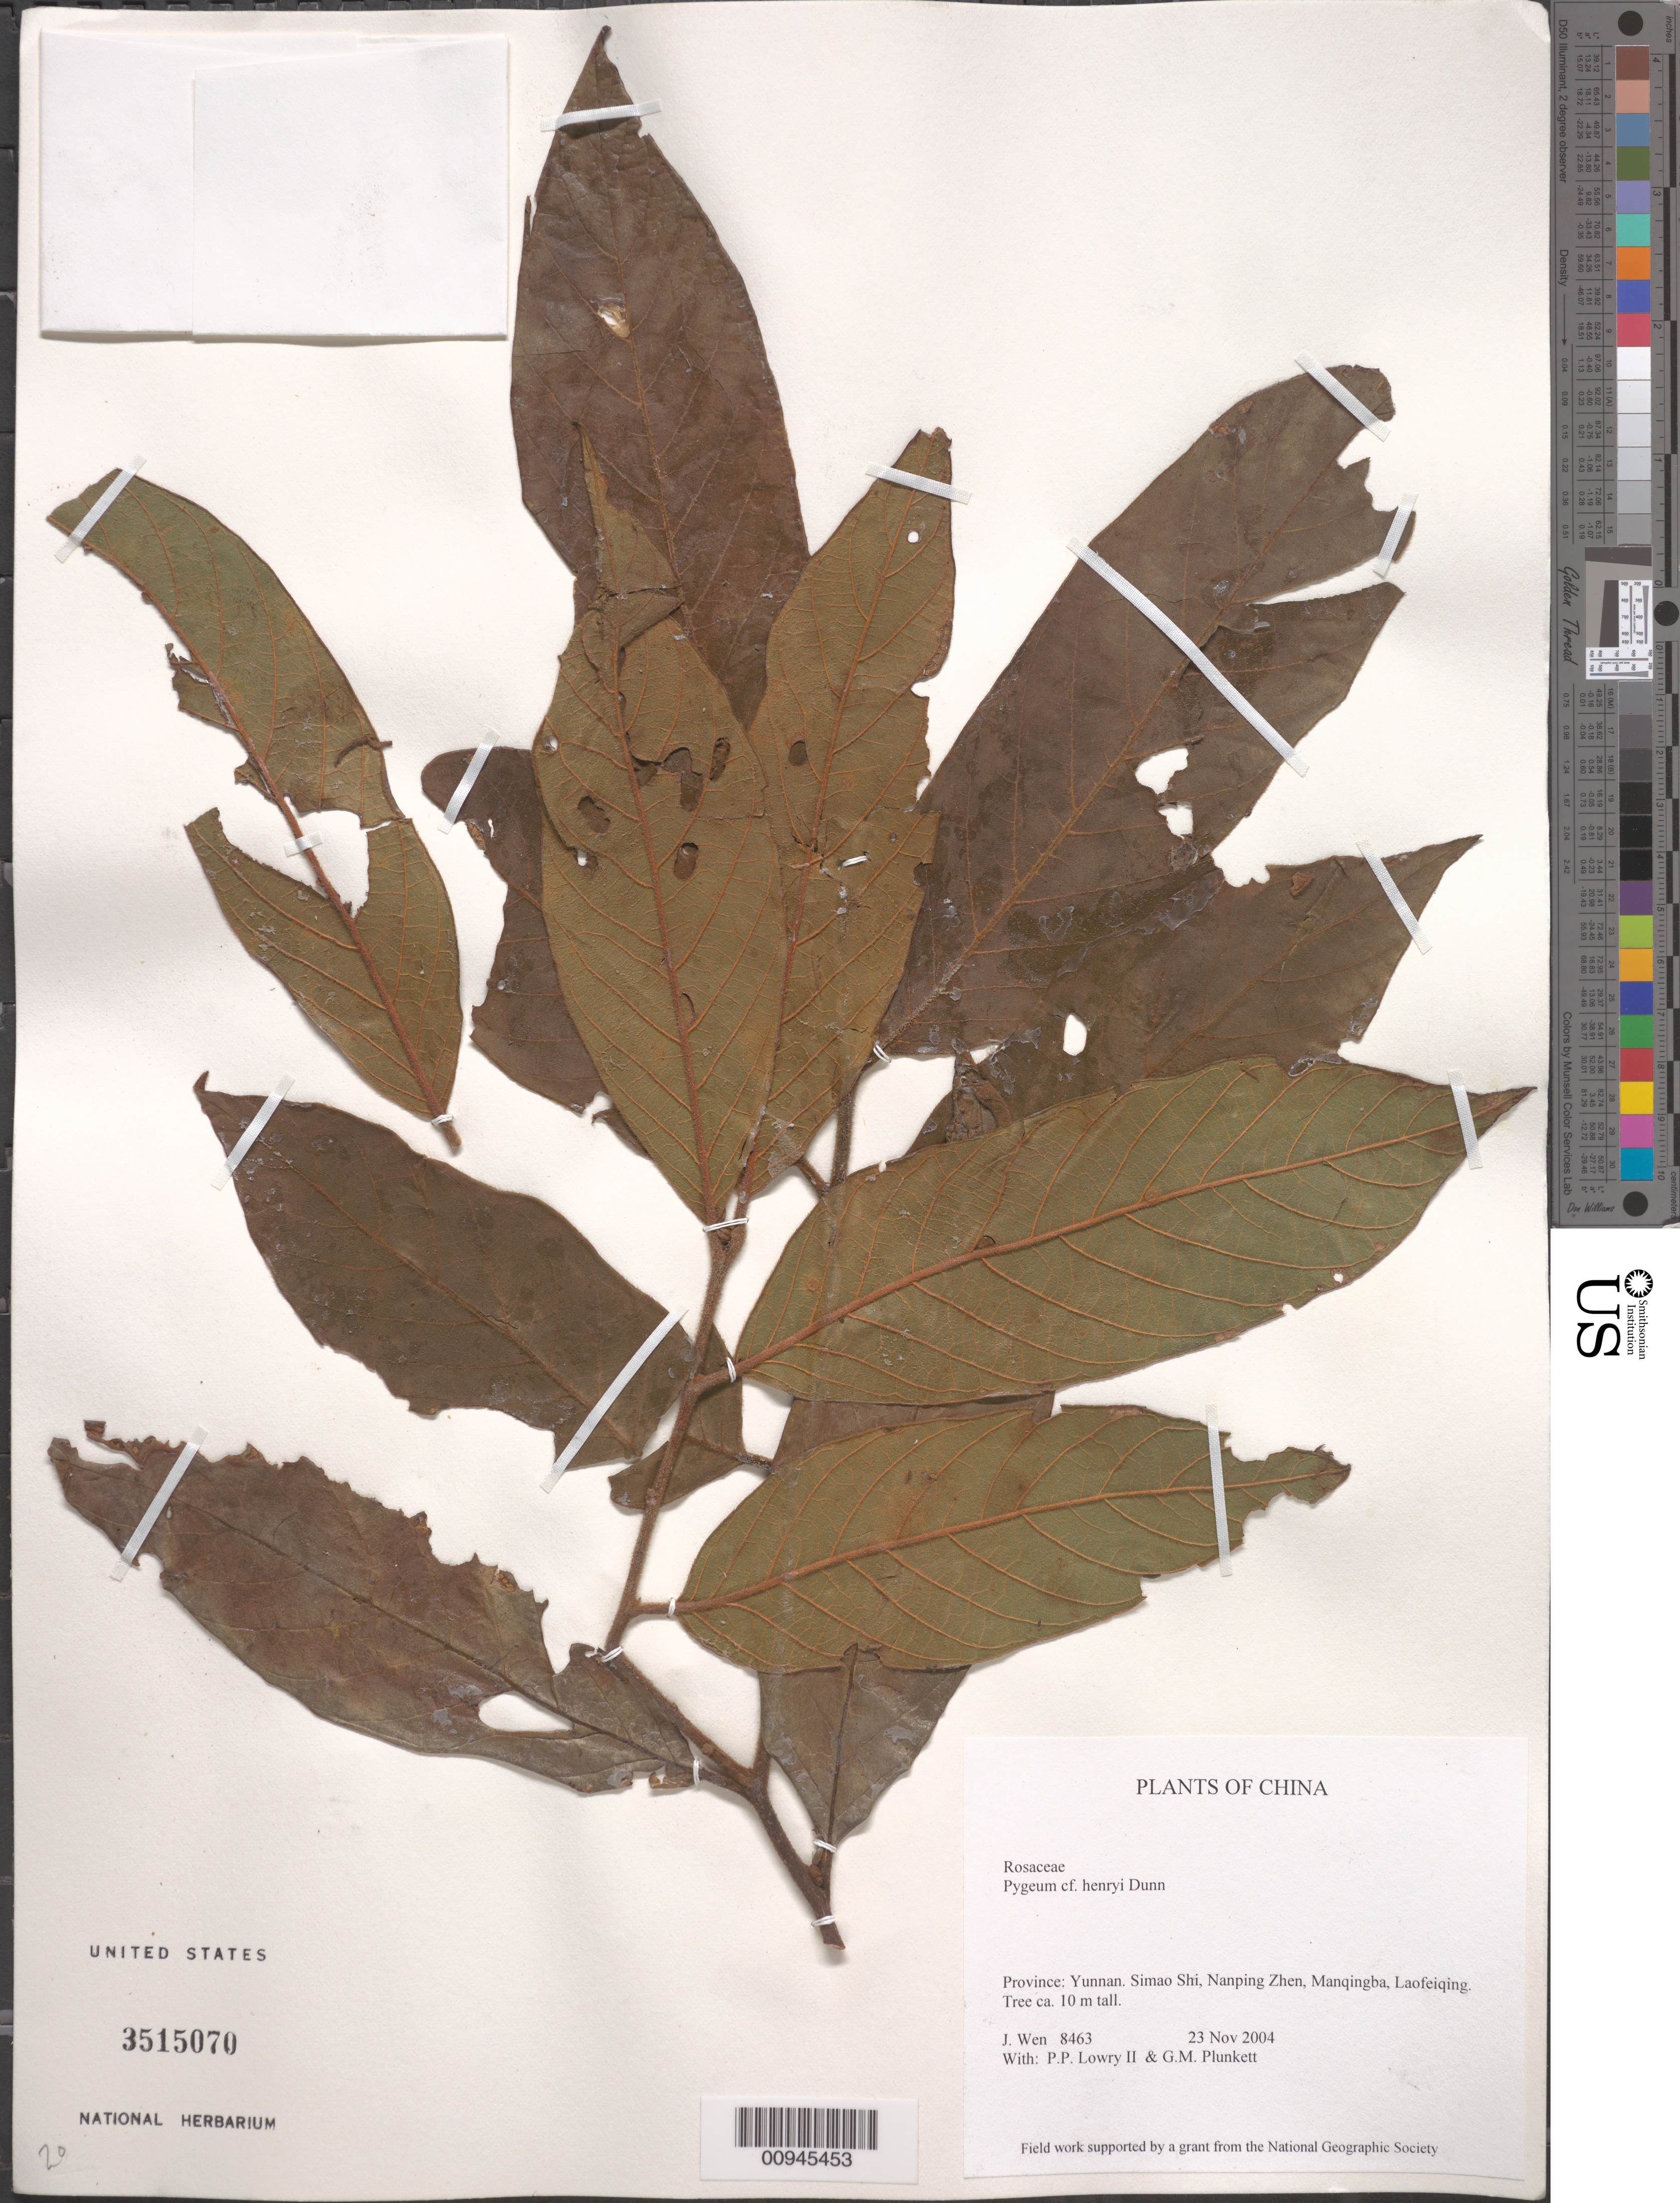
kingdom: Plantae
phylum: Tracheophyta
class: Magnoliopsida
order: Rosales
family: Rosaceae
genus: Prunus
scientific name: Prunus arborea var. montana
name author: (Hook. f.) Kalkman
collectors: J. Wen, P. P. Lowry & G. M. Plunkett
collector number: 8463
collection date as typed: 23 Nov 2004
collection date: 2004-11-23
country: China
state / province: Yunnan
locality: Simao Shi, Nanping Zhen, Manqingba, Laofeiqing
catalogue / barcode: US 3515070